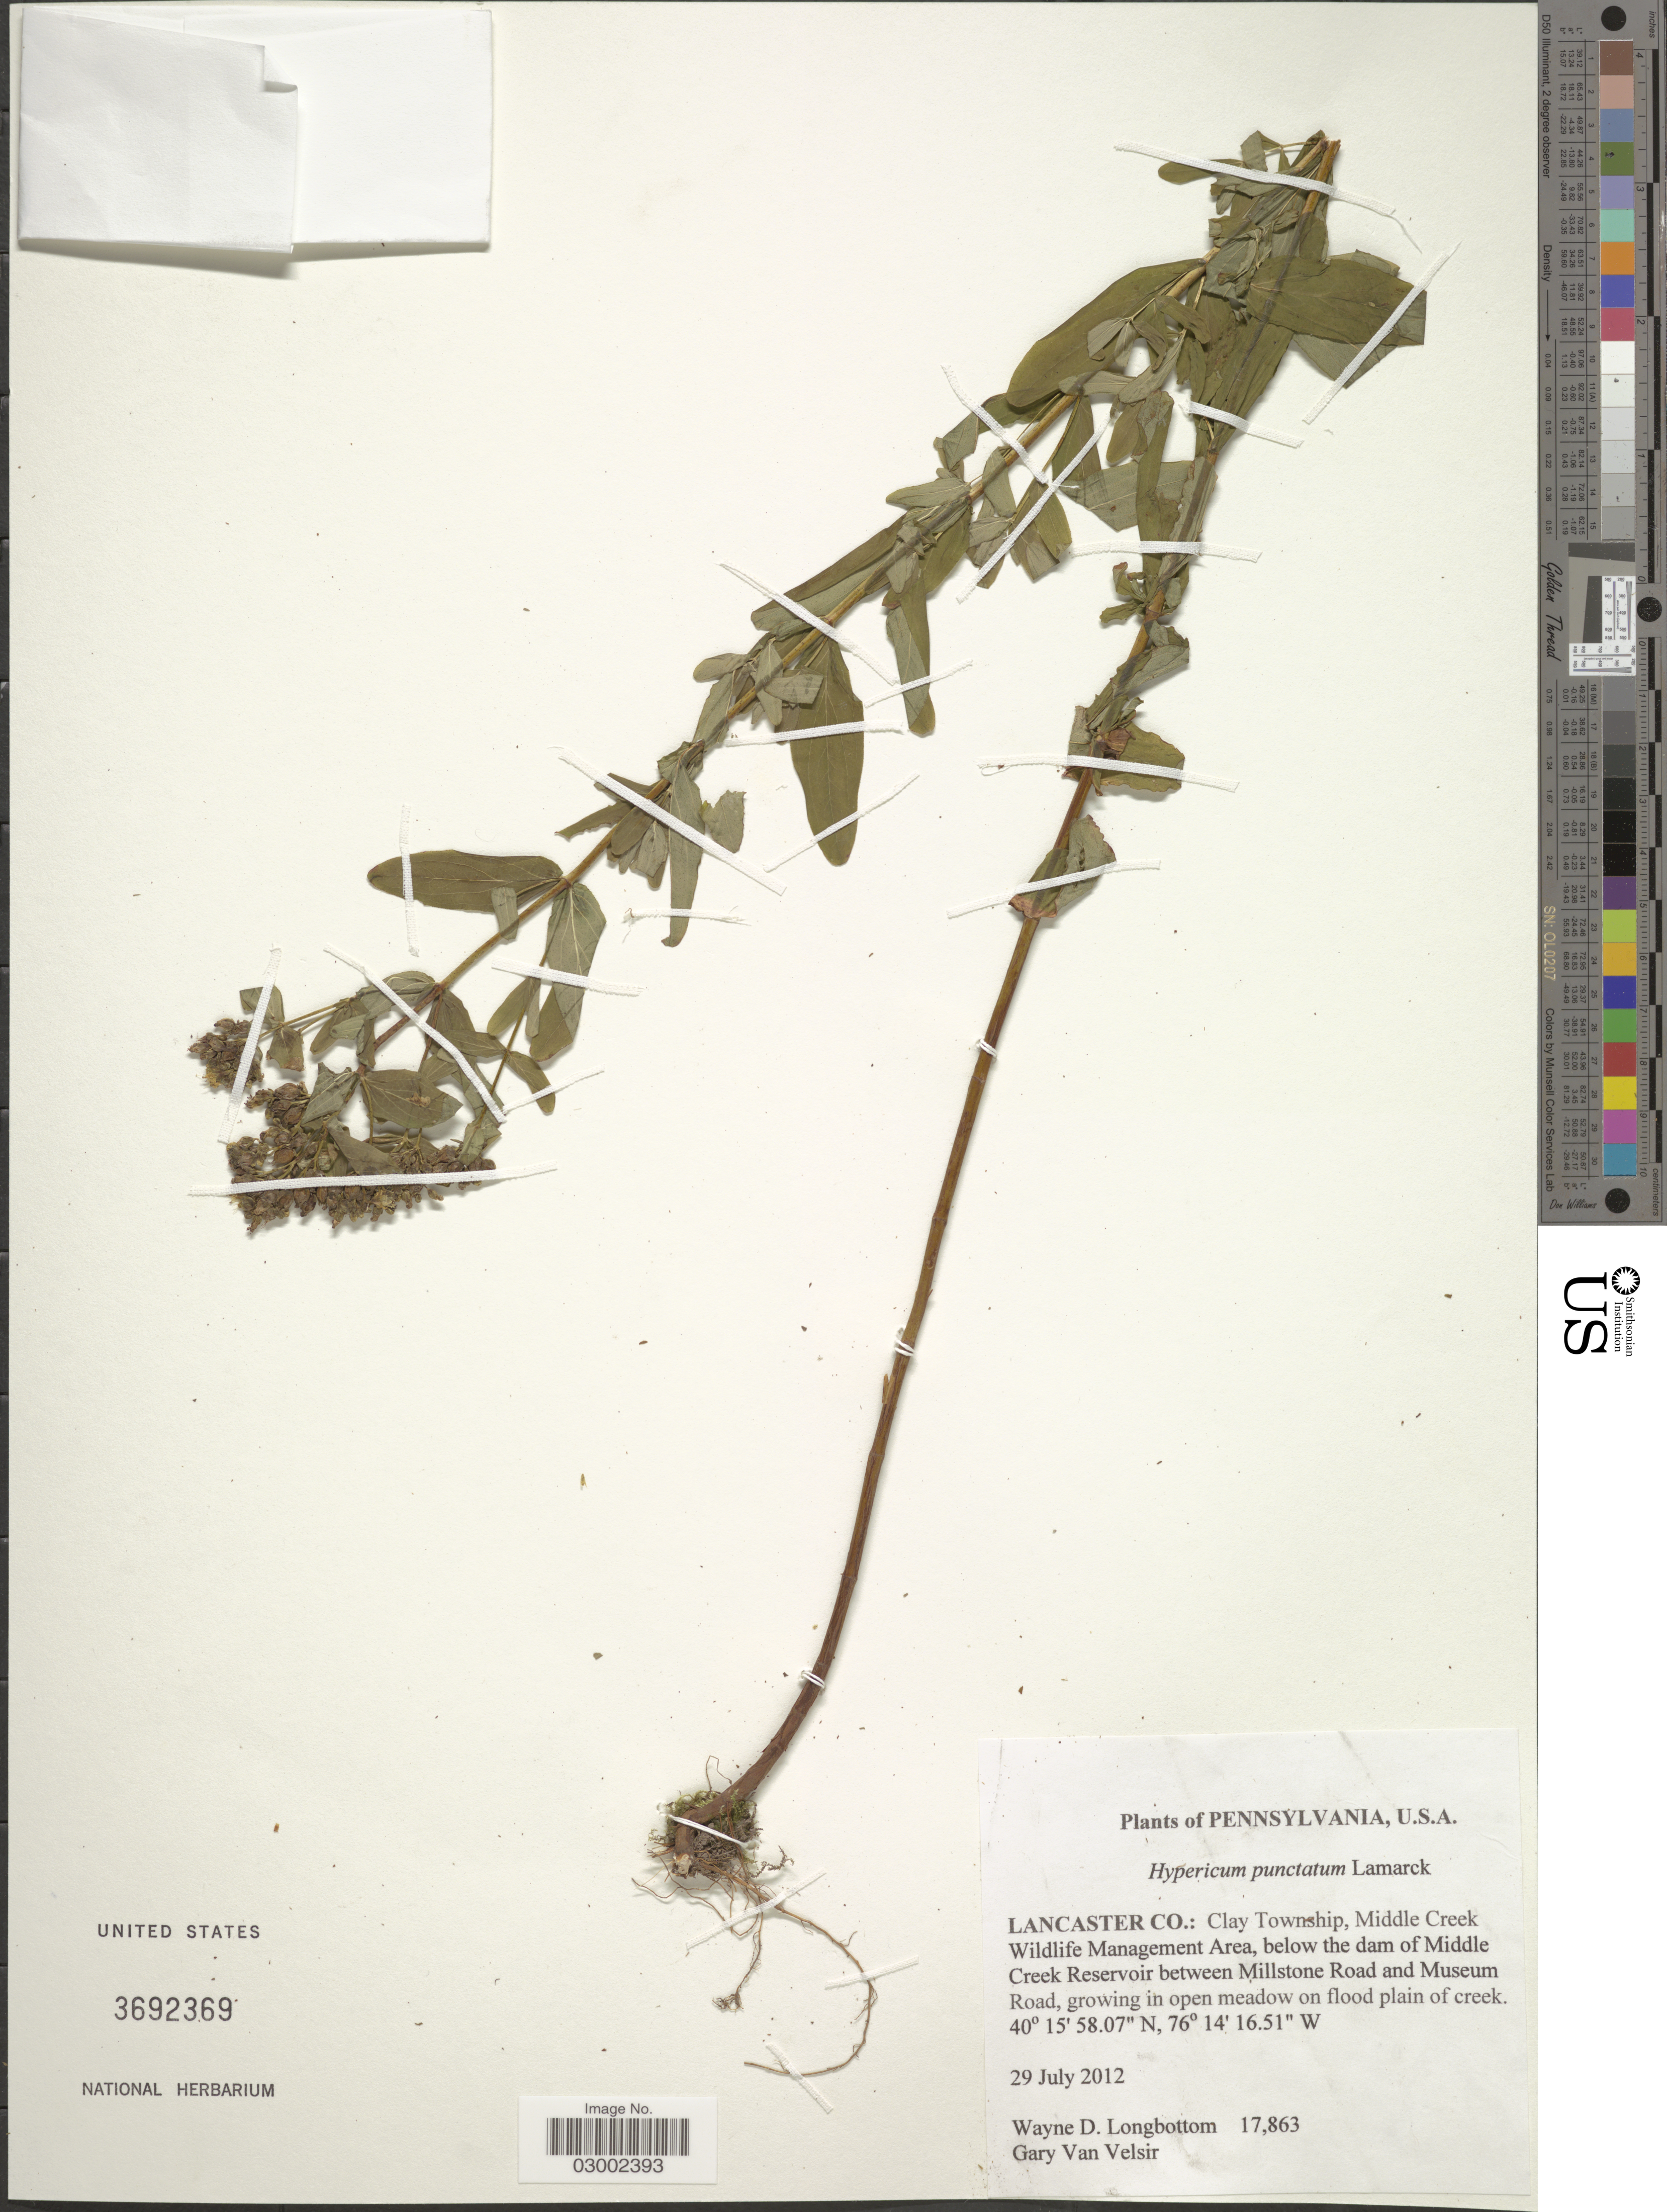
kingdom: Plantae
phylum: Tracheophyta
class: Magnoliopsida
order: Malpighiales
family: Hypericaceae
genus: Hypericum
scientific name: Hypericum punctatum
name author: Lam.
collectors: W. D. Longbottom & G. Van Velsir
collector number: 17863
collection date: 2012-07-29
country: United States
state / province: Pennsylvania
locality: Lancaster Co.: Clay Township, Middle Creek Wildlife Management Area, below the dam of Middle Creek Reservoir between Millstone Road and Museum Road, growing in open meadow on flood plain of creek.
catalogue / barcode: US 3692369